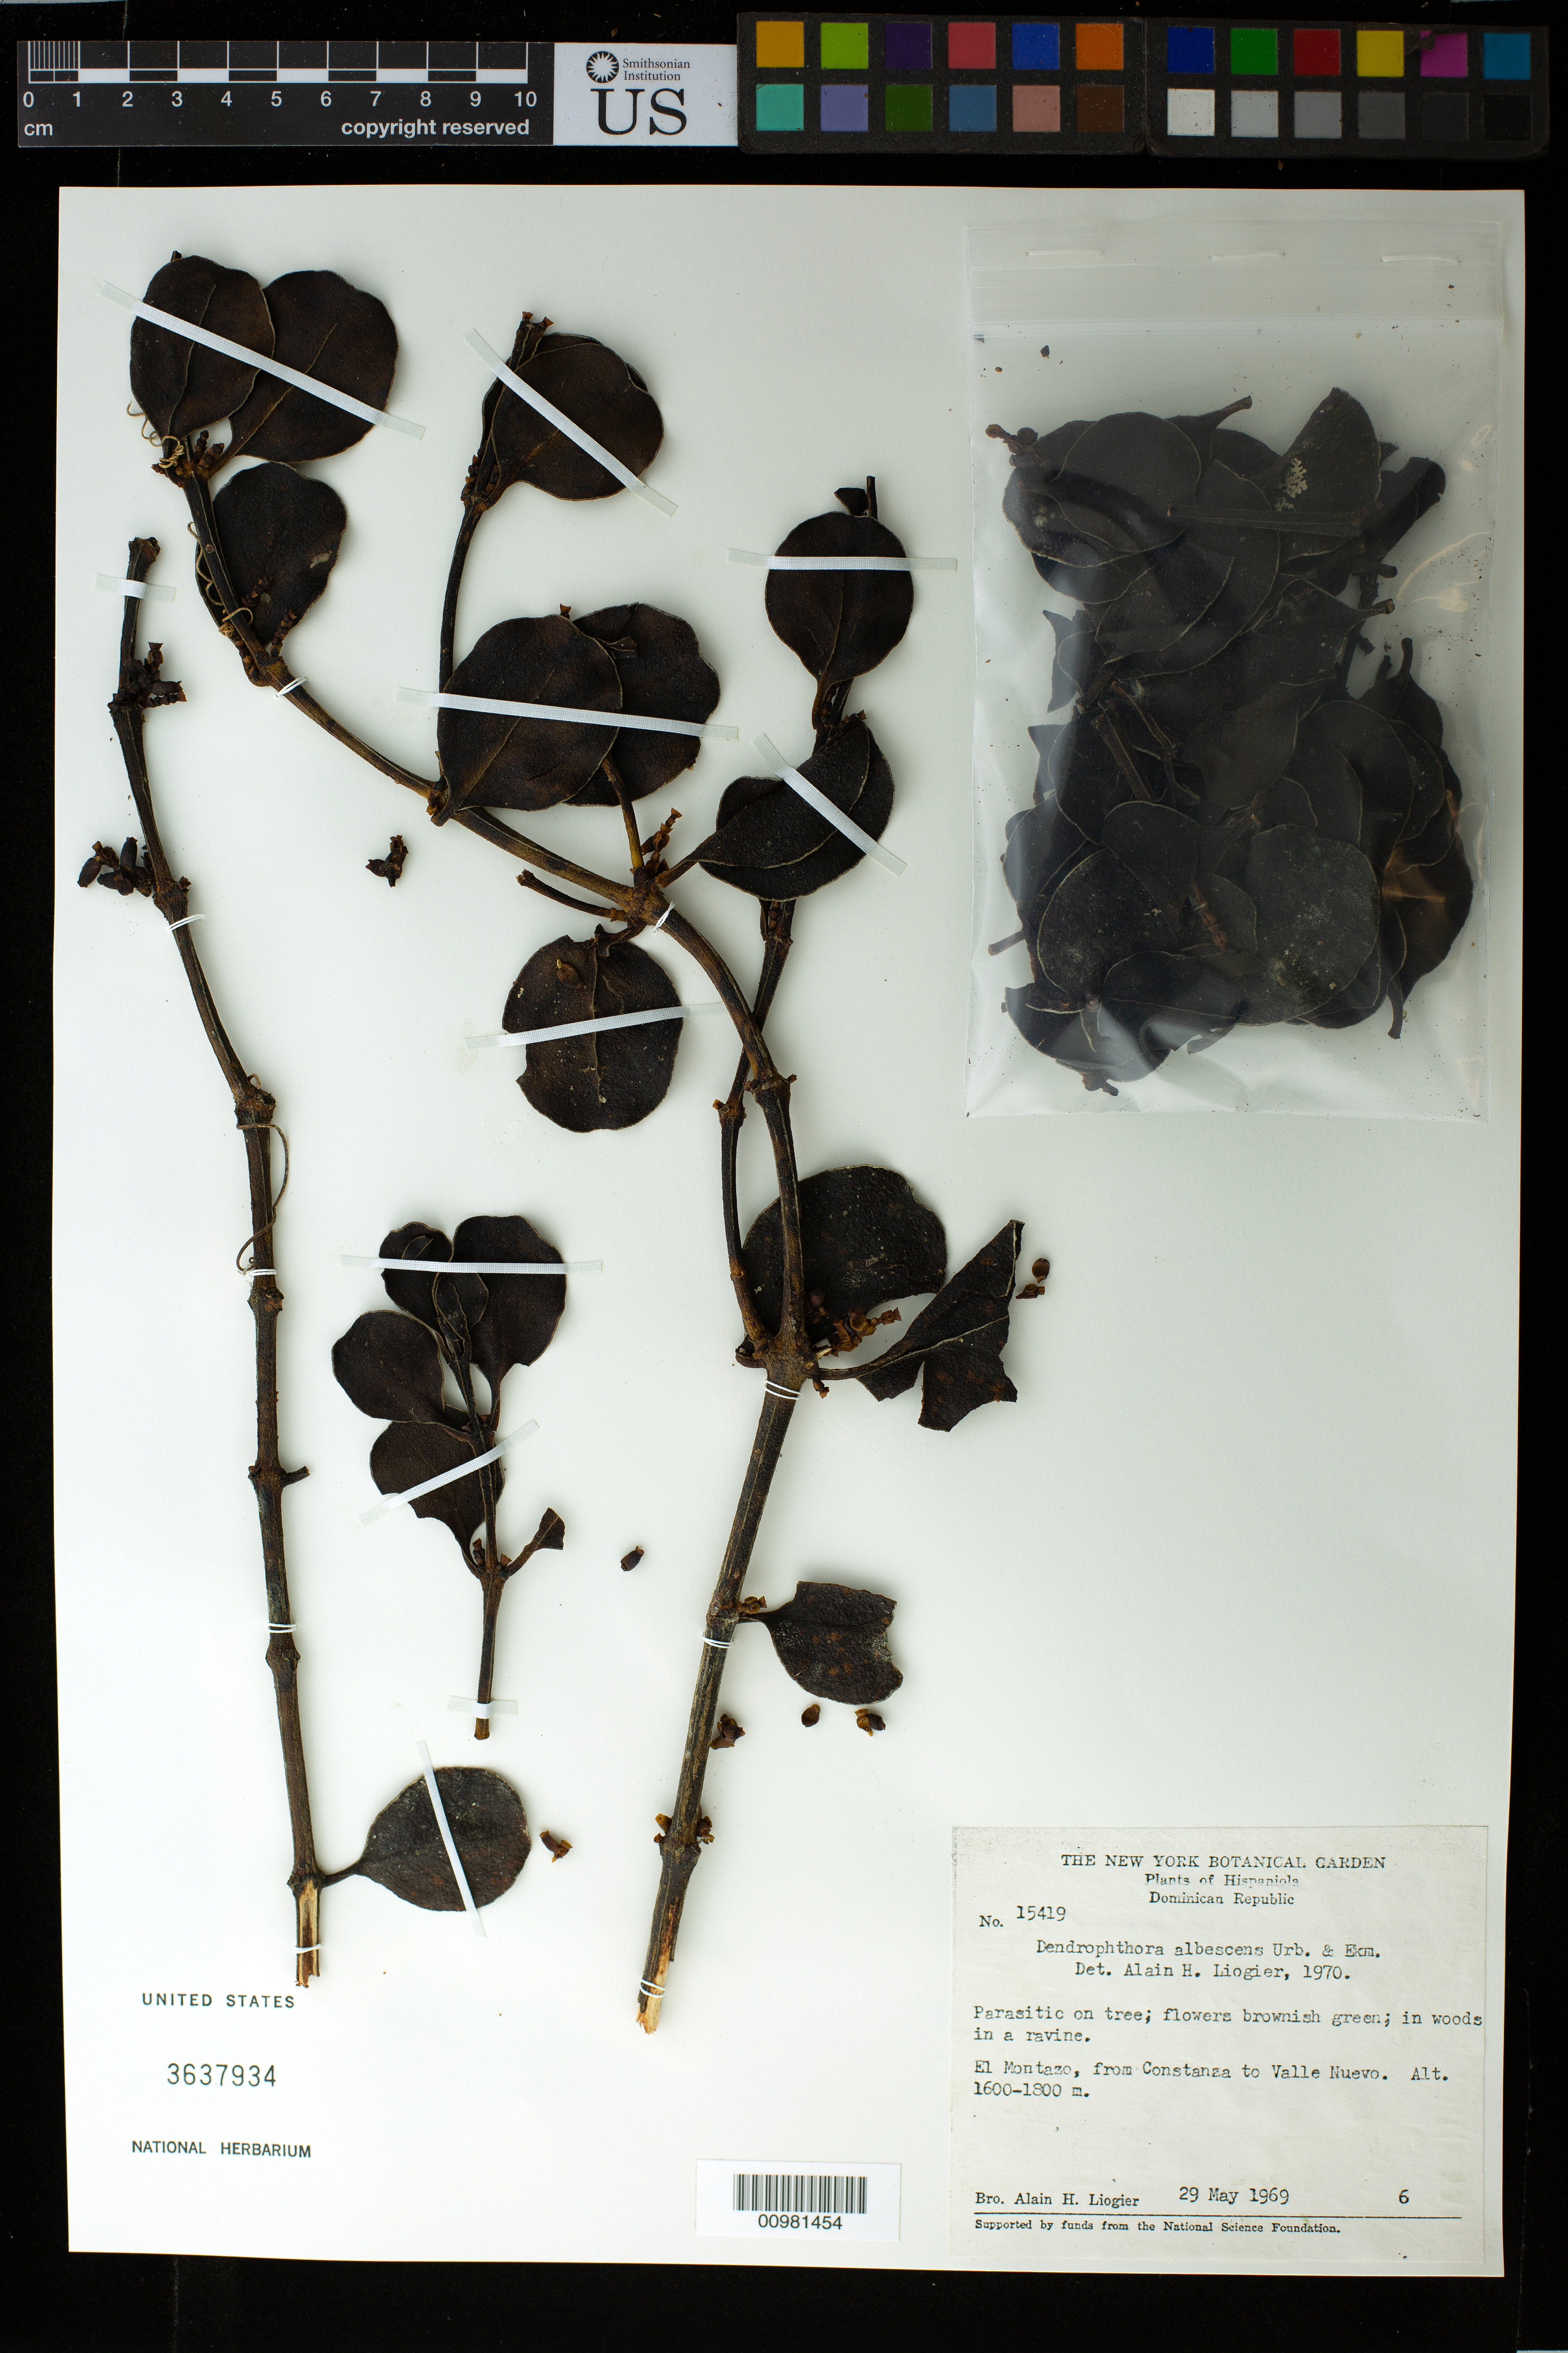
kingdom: Plantae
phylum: Tracheophyta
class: Magnoliopsida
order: Santalales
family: Viscaceae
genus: Dendrophthora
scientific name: Dendrophthora tetrastachya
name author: (C. Wright ex Griseb.) Urb.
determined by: Caraballo-Ortiz, Marcos A., (MISS), University of Mississippi (UNITED STATES)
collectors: A. H. Liogier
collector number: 15419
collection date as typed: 29 May 1969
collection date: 1969-05-29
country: Dominican Republic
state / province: La Vega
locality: El Montazo, from Constanza to Valle Nuevo.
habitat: In woods in a ravine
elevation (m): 1600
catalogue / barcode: US 3637934